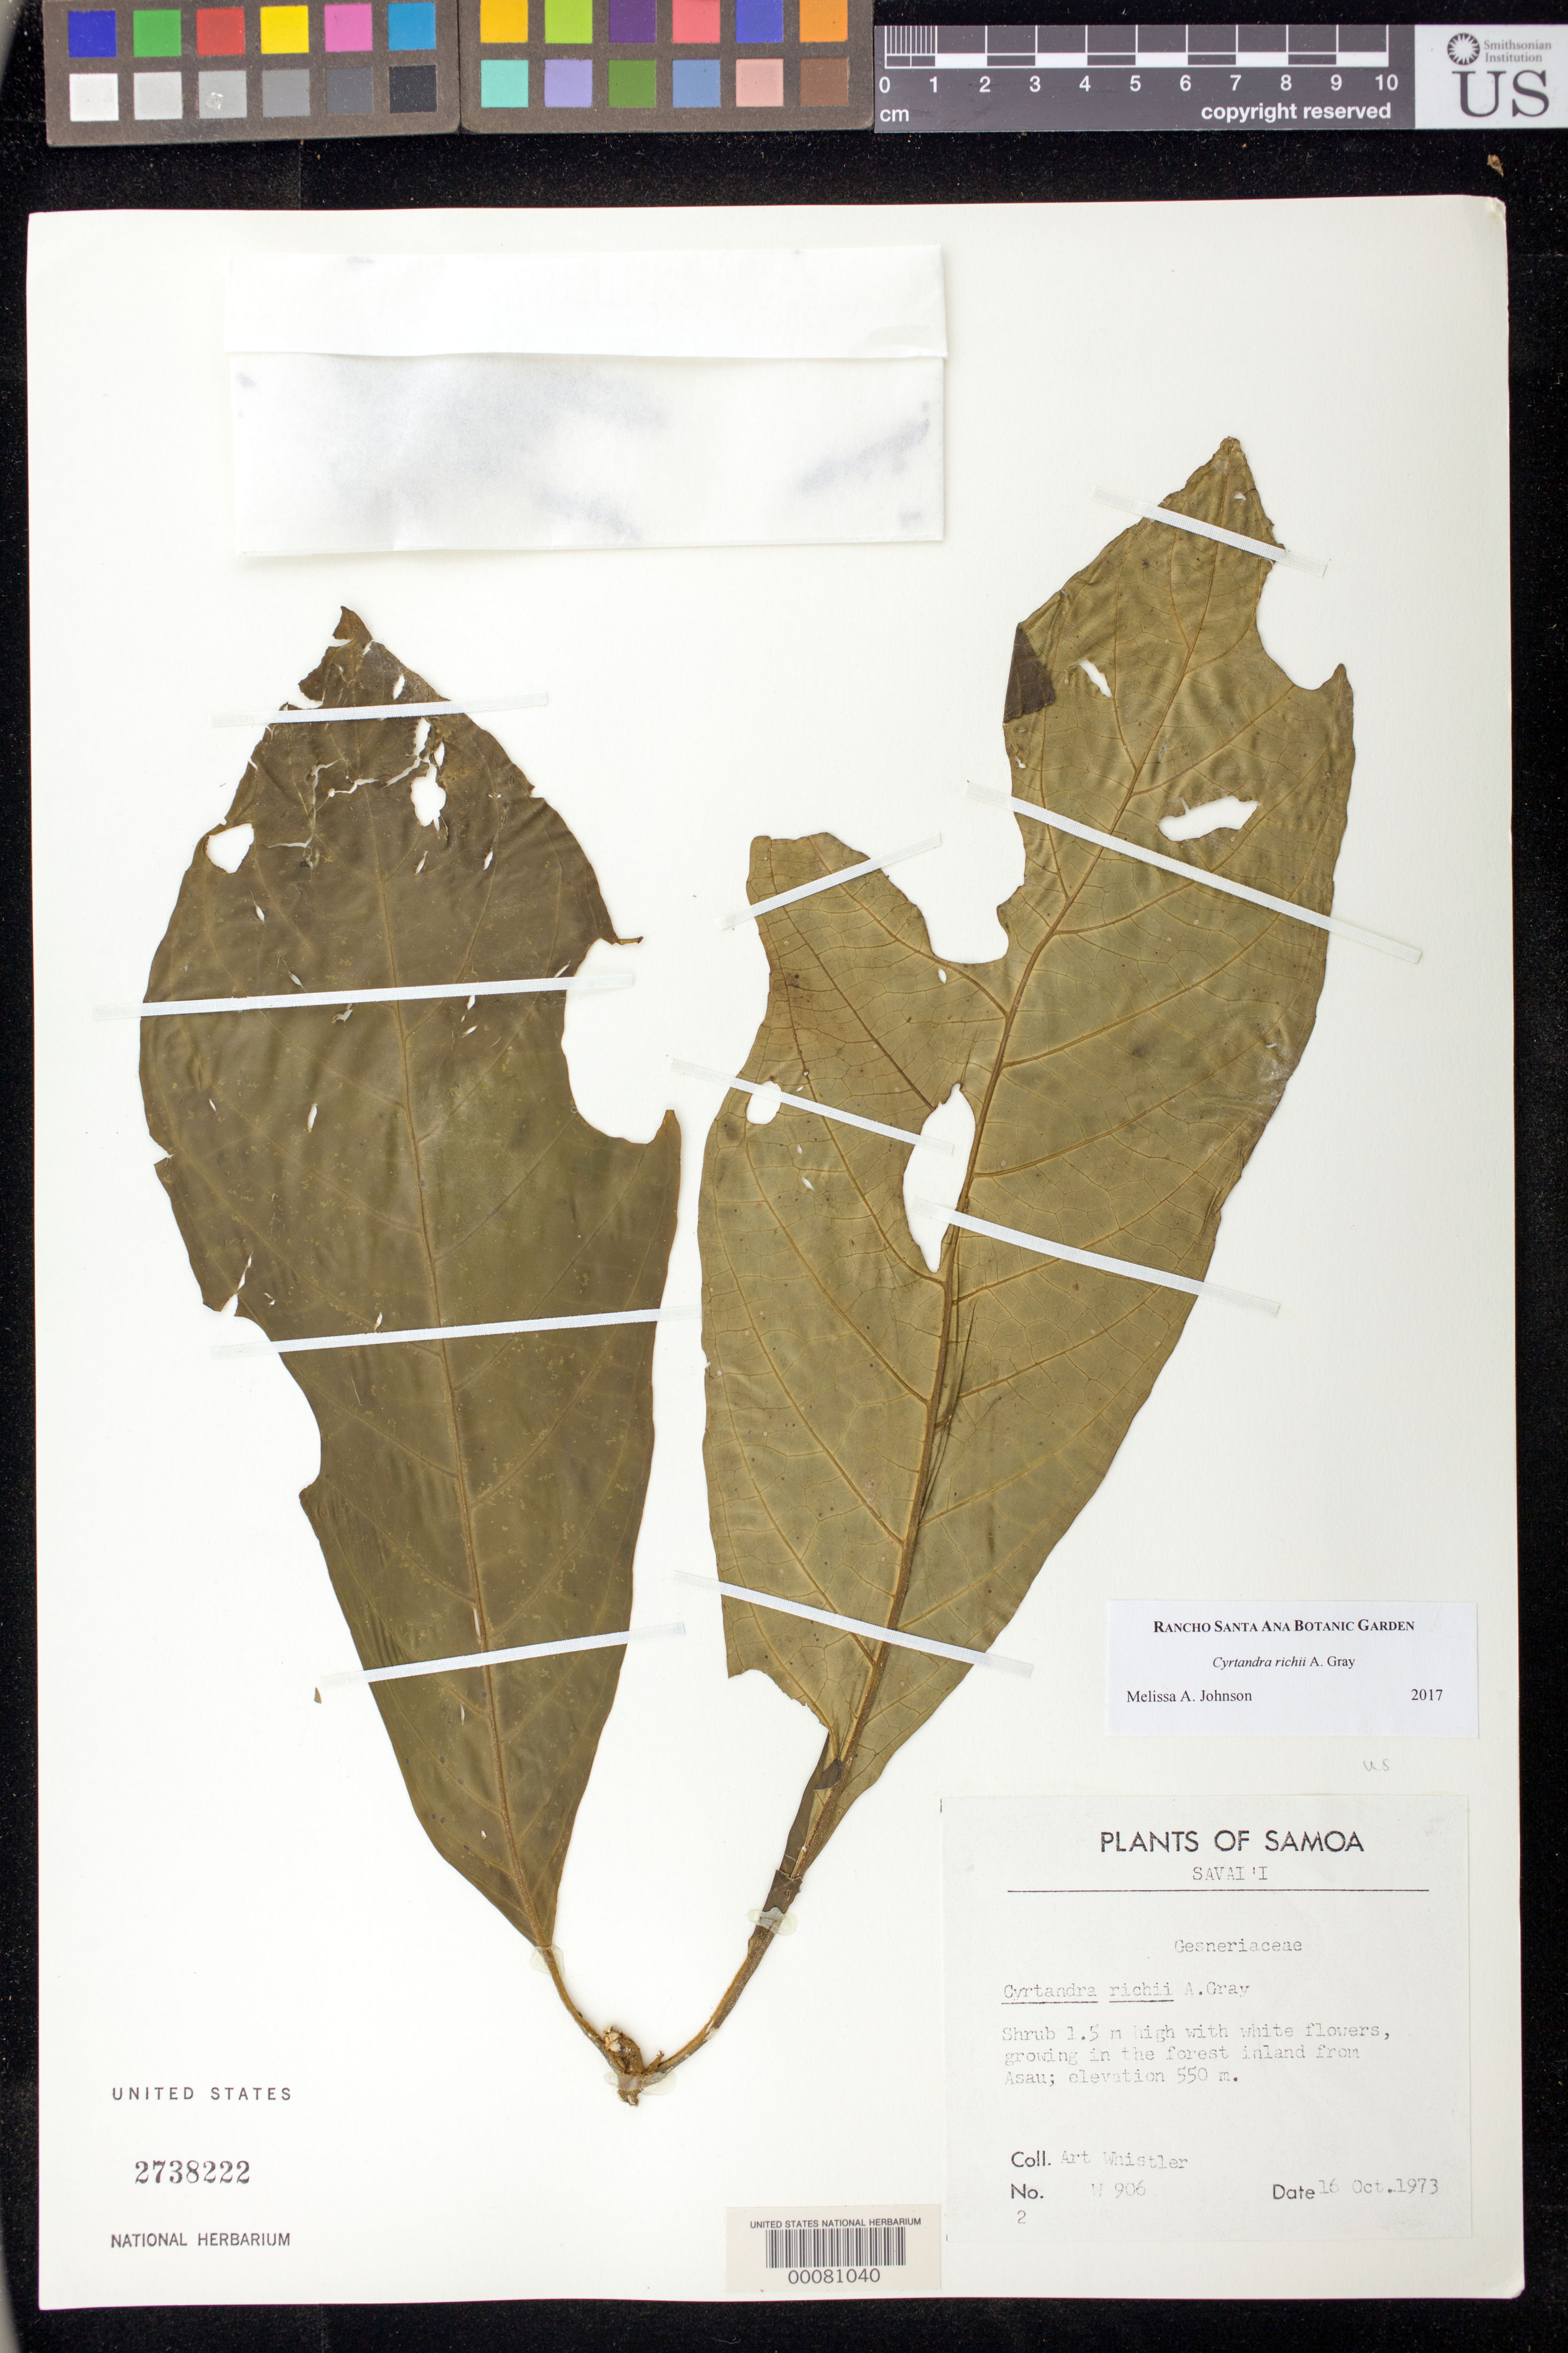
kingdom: Plantae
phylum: Tracheophyta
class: Magnoliopsida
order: Lamiales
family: Gesneriaceae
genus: Cyrtandra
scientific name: Cyrtandra richii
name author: A. Gray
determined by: Johnson, Melissa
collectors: A. Whistler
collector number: W 906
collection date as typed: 16 Oct 1973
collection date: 1973-10-16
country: Samoa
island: Savai'i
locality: Savaii, Inland from asau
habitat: Growing in the forest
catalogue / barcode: US 2738222